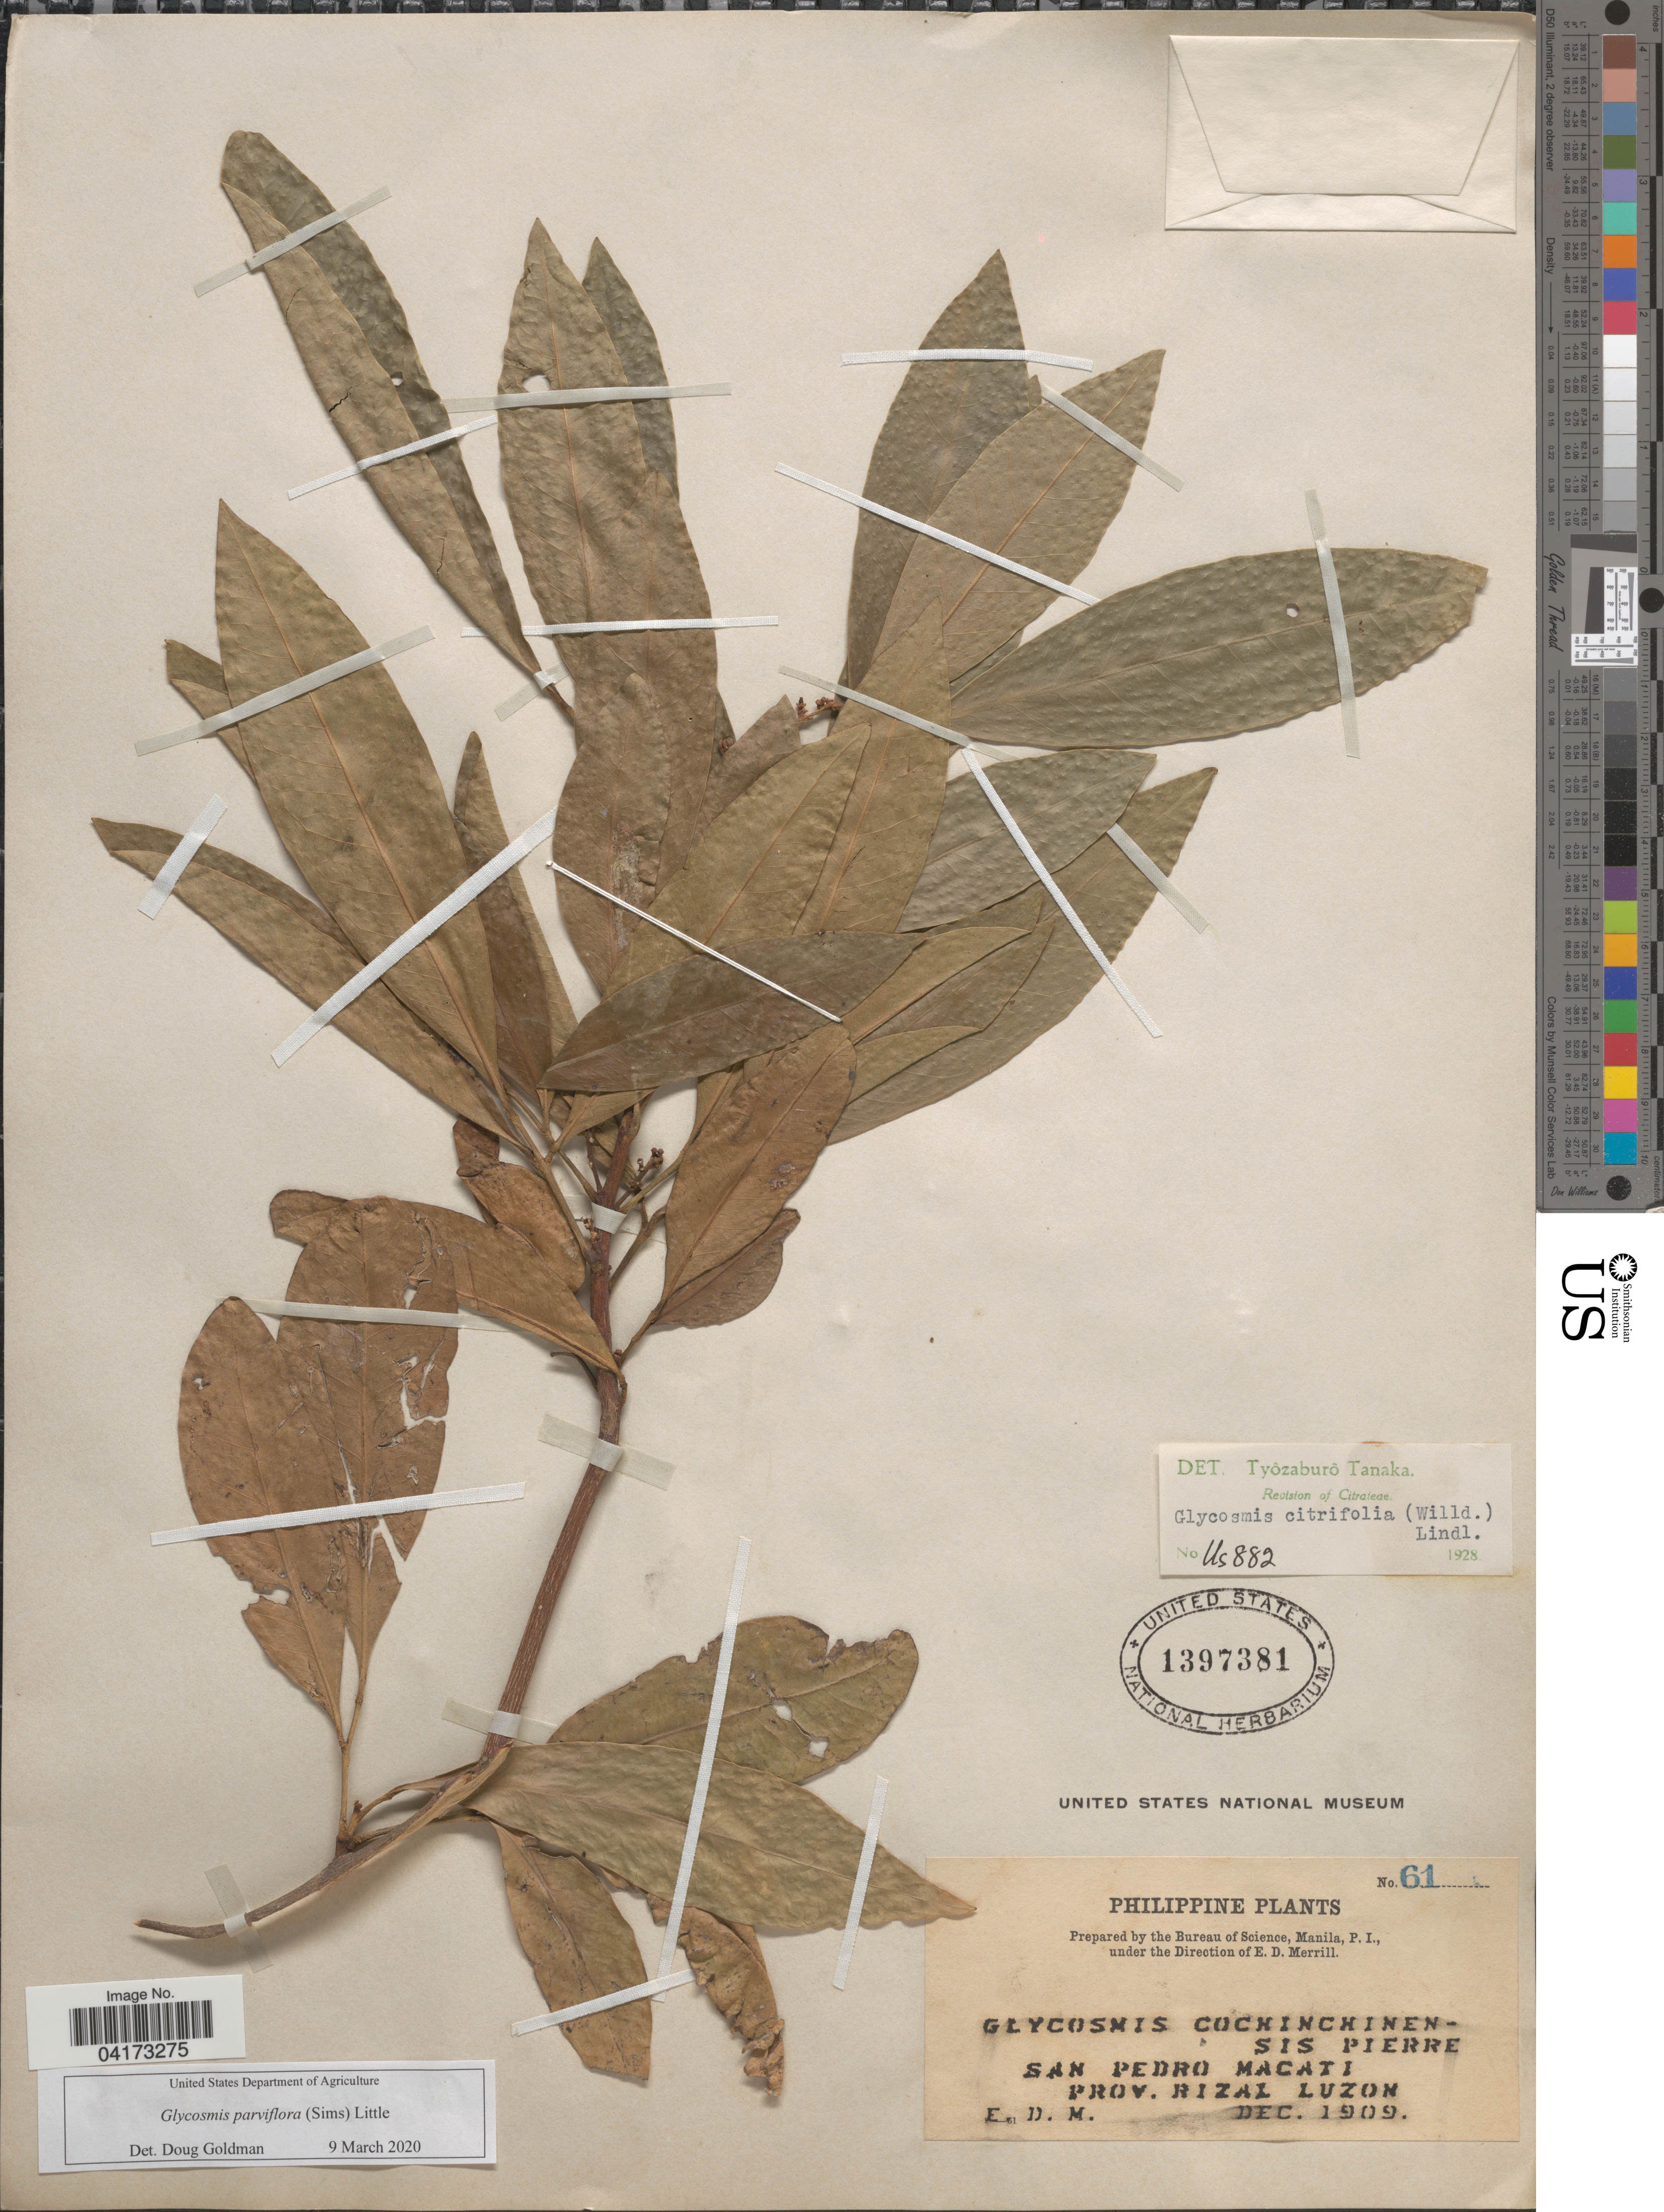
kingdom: Plantae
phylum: Tracheophyta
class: Magnoliopsida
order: Sapindales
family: Rutaceae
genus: Glycosmis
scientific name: Glycosmis parviflora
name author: (Sims) Little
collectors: E. D. Merrill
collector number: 61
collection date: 1909-12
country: Philippines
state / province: Calabarzon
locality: San Pedro Macati. Prov. Rizal Luzon.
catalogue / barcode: US 1397381